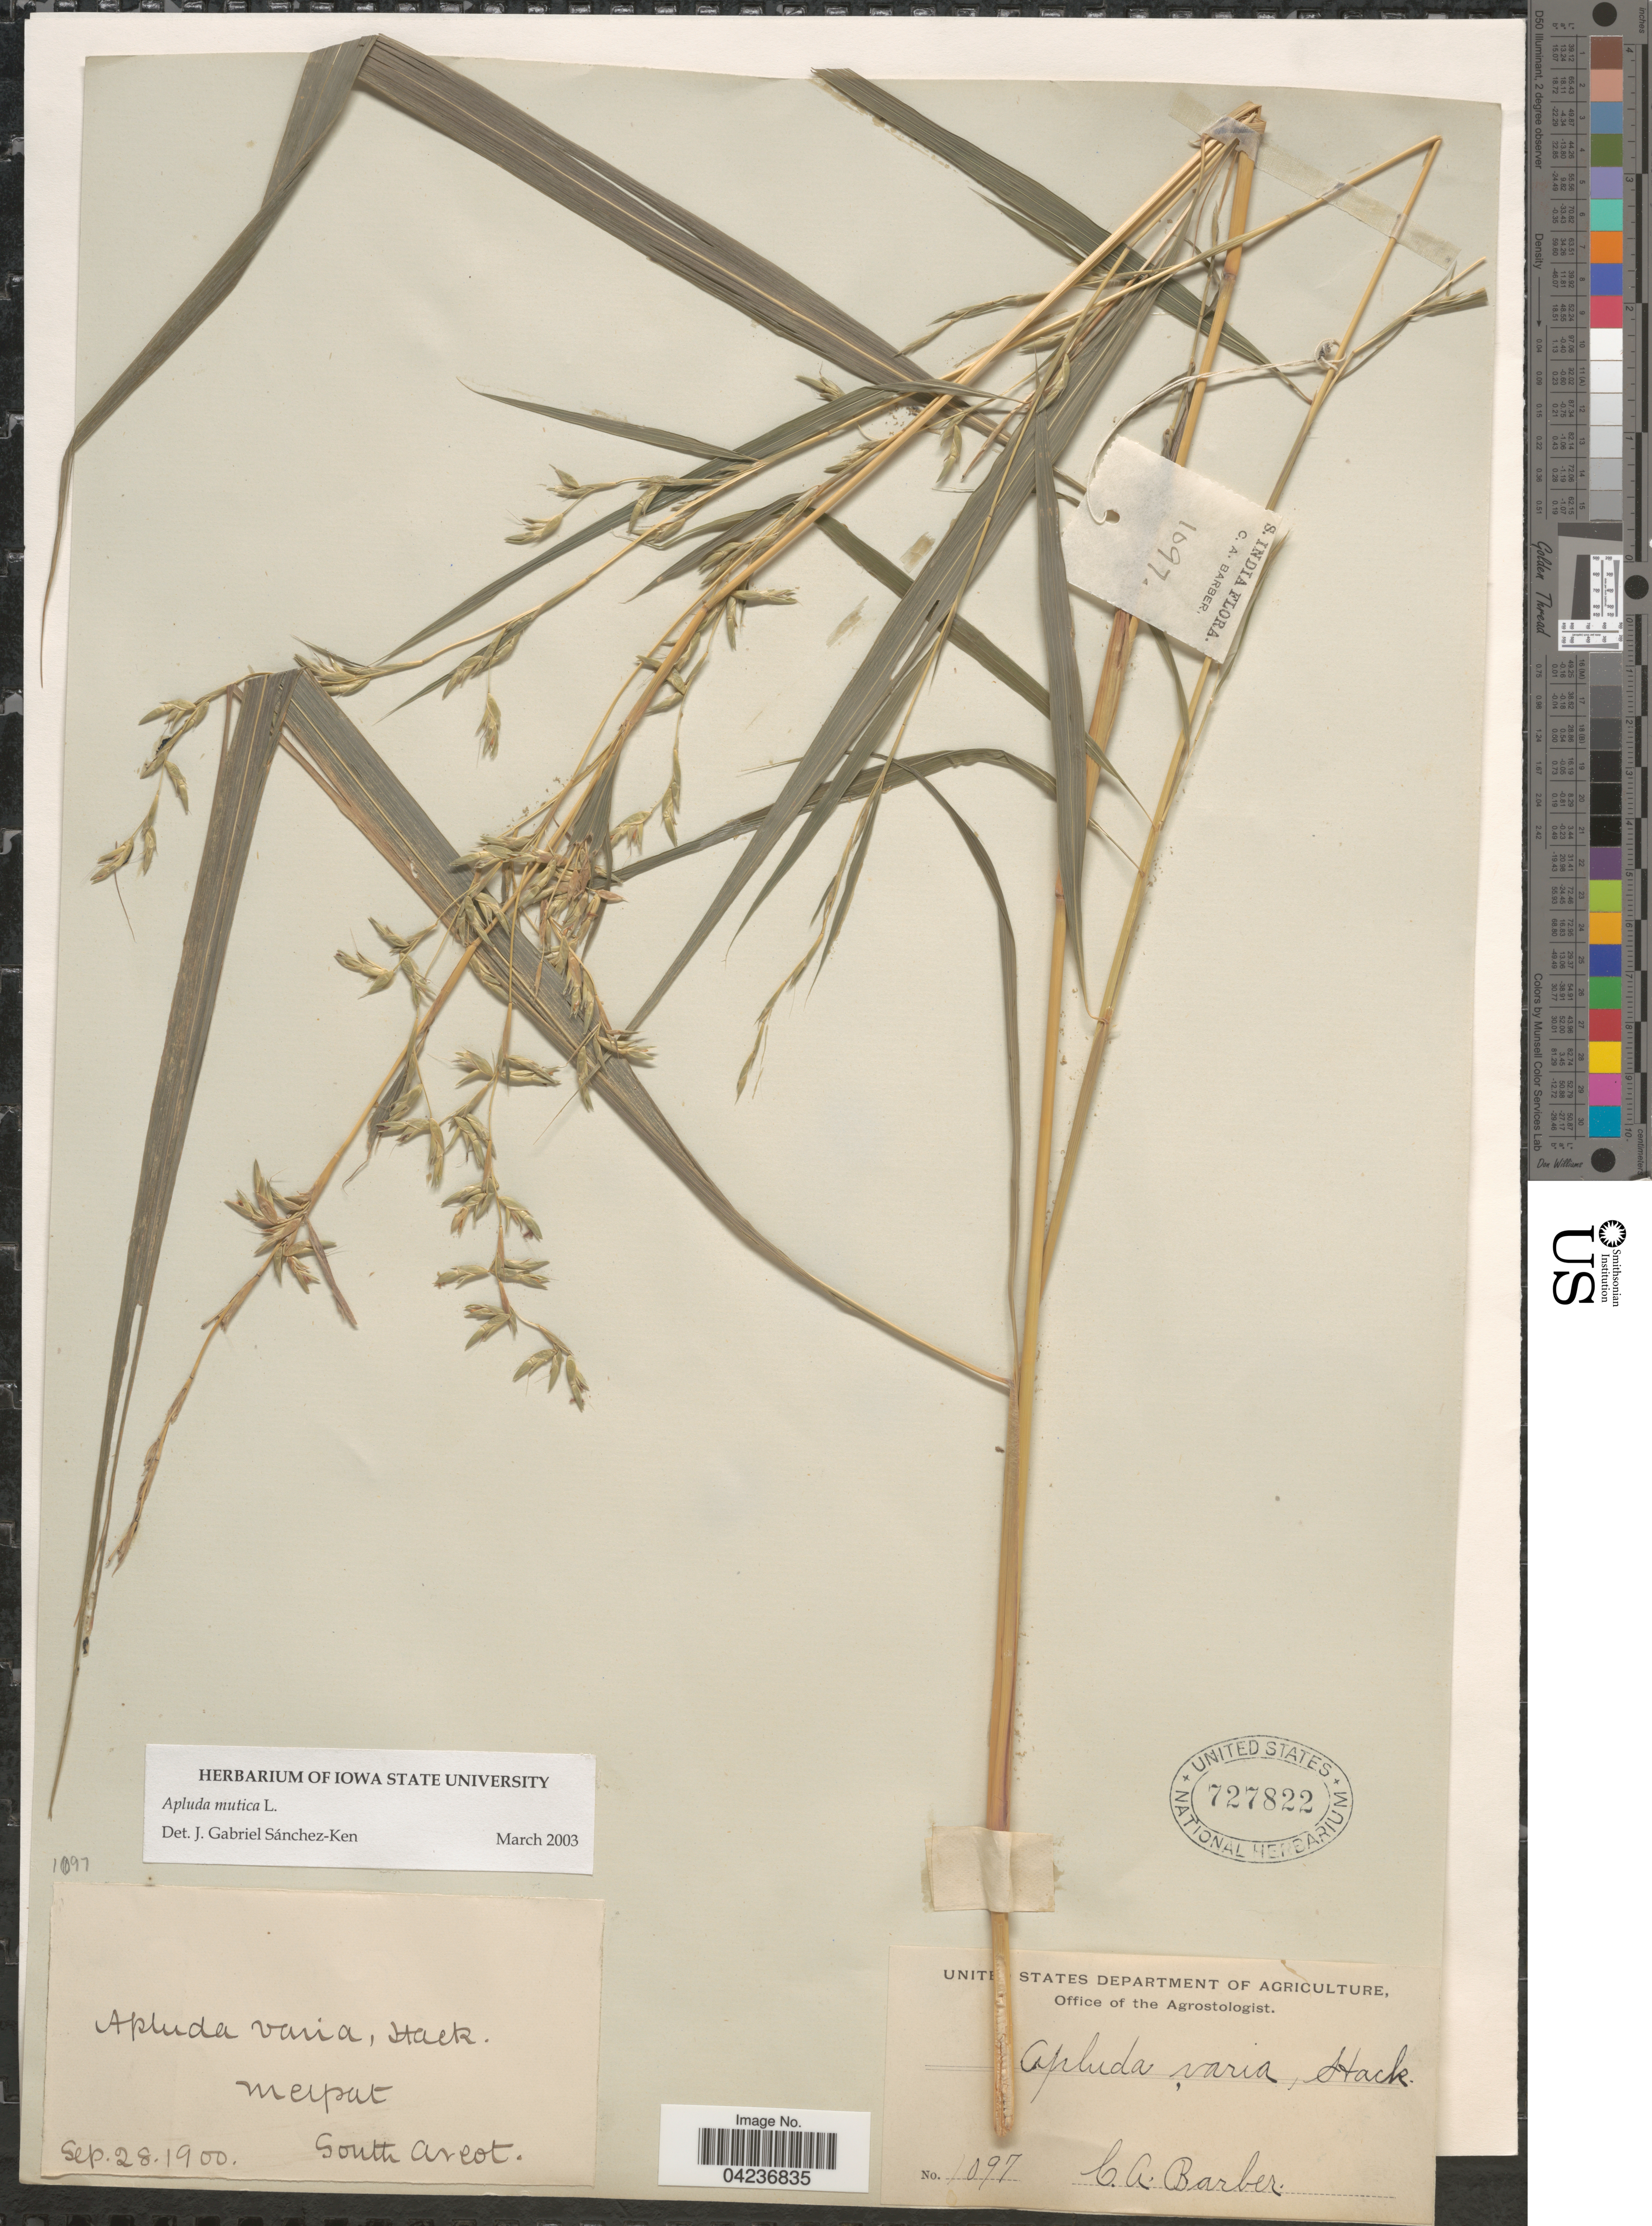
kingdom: Plantae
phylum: Tracheophyta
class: Liliopsida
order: Poales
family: Poaceae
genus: Apluda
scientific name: Apluda mutica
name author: L.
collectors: C. Barber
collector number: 1097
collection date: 1900-09-28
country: India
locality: Meipat. South Arcot.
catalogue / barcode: US 727822